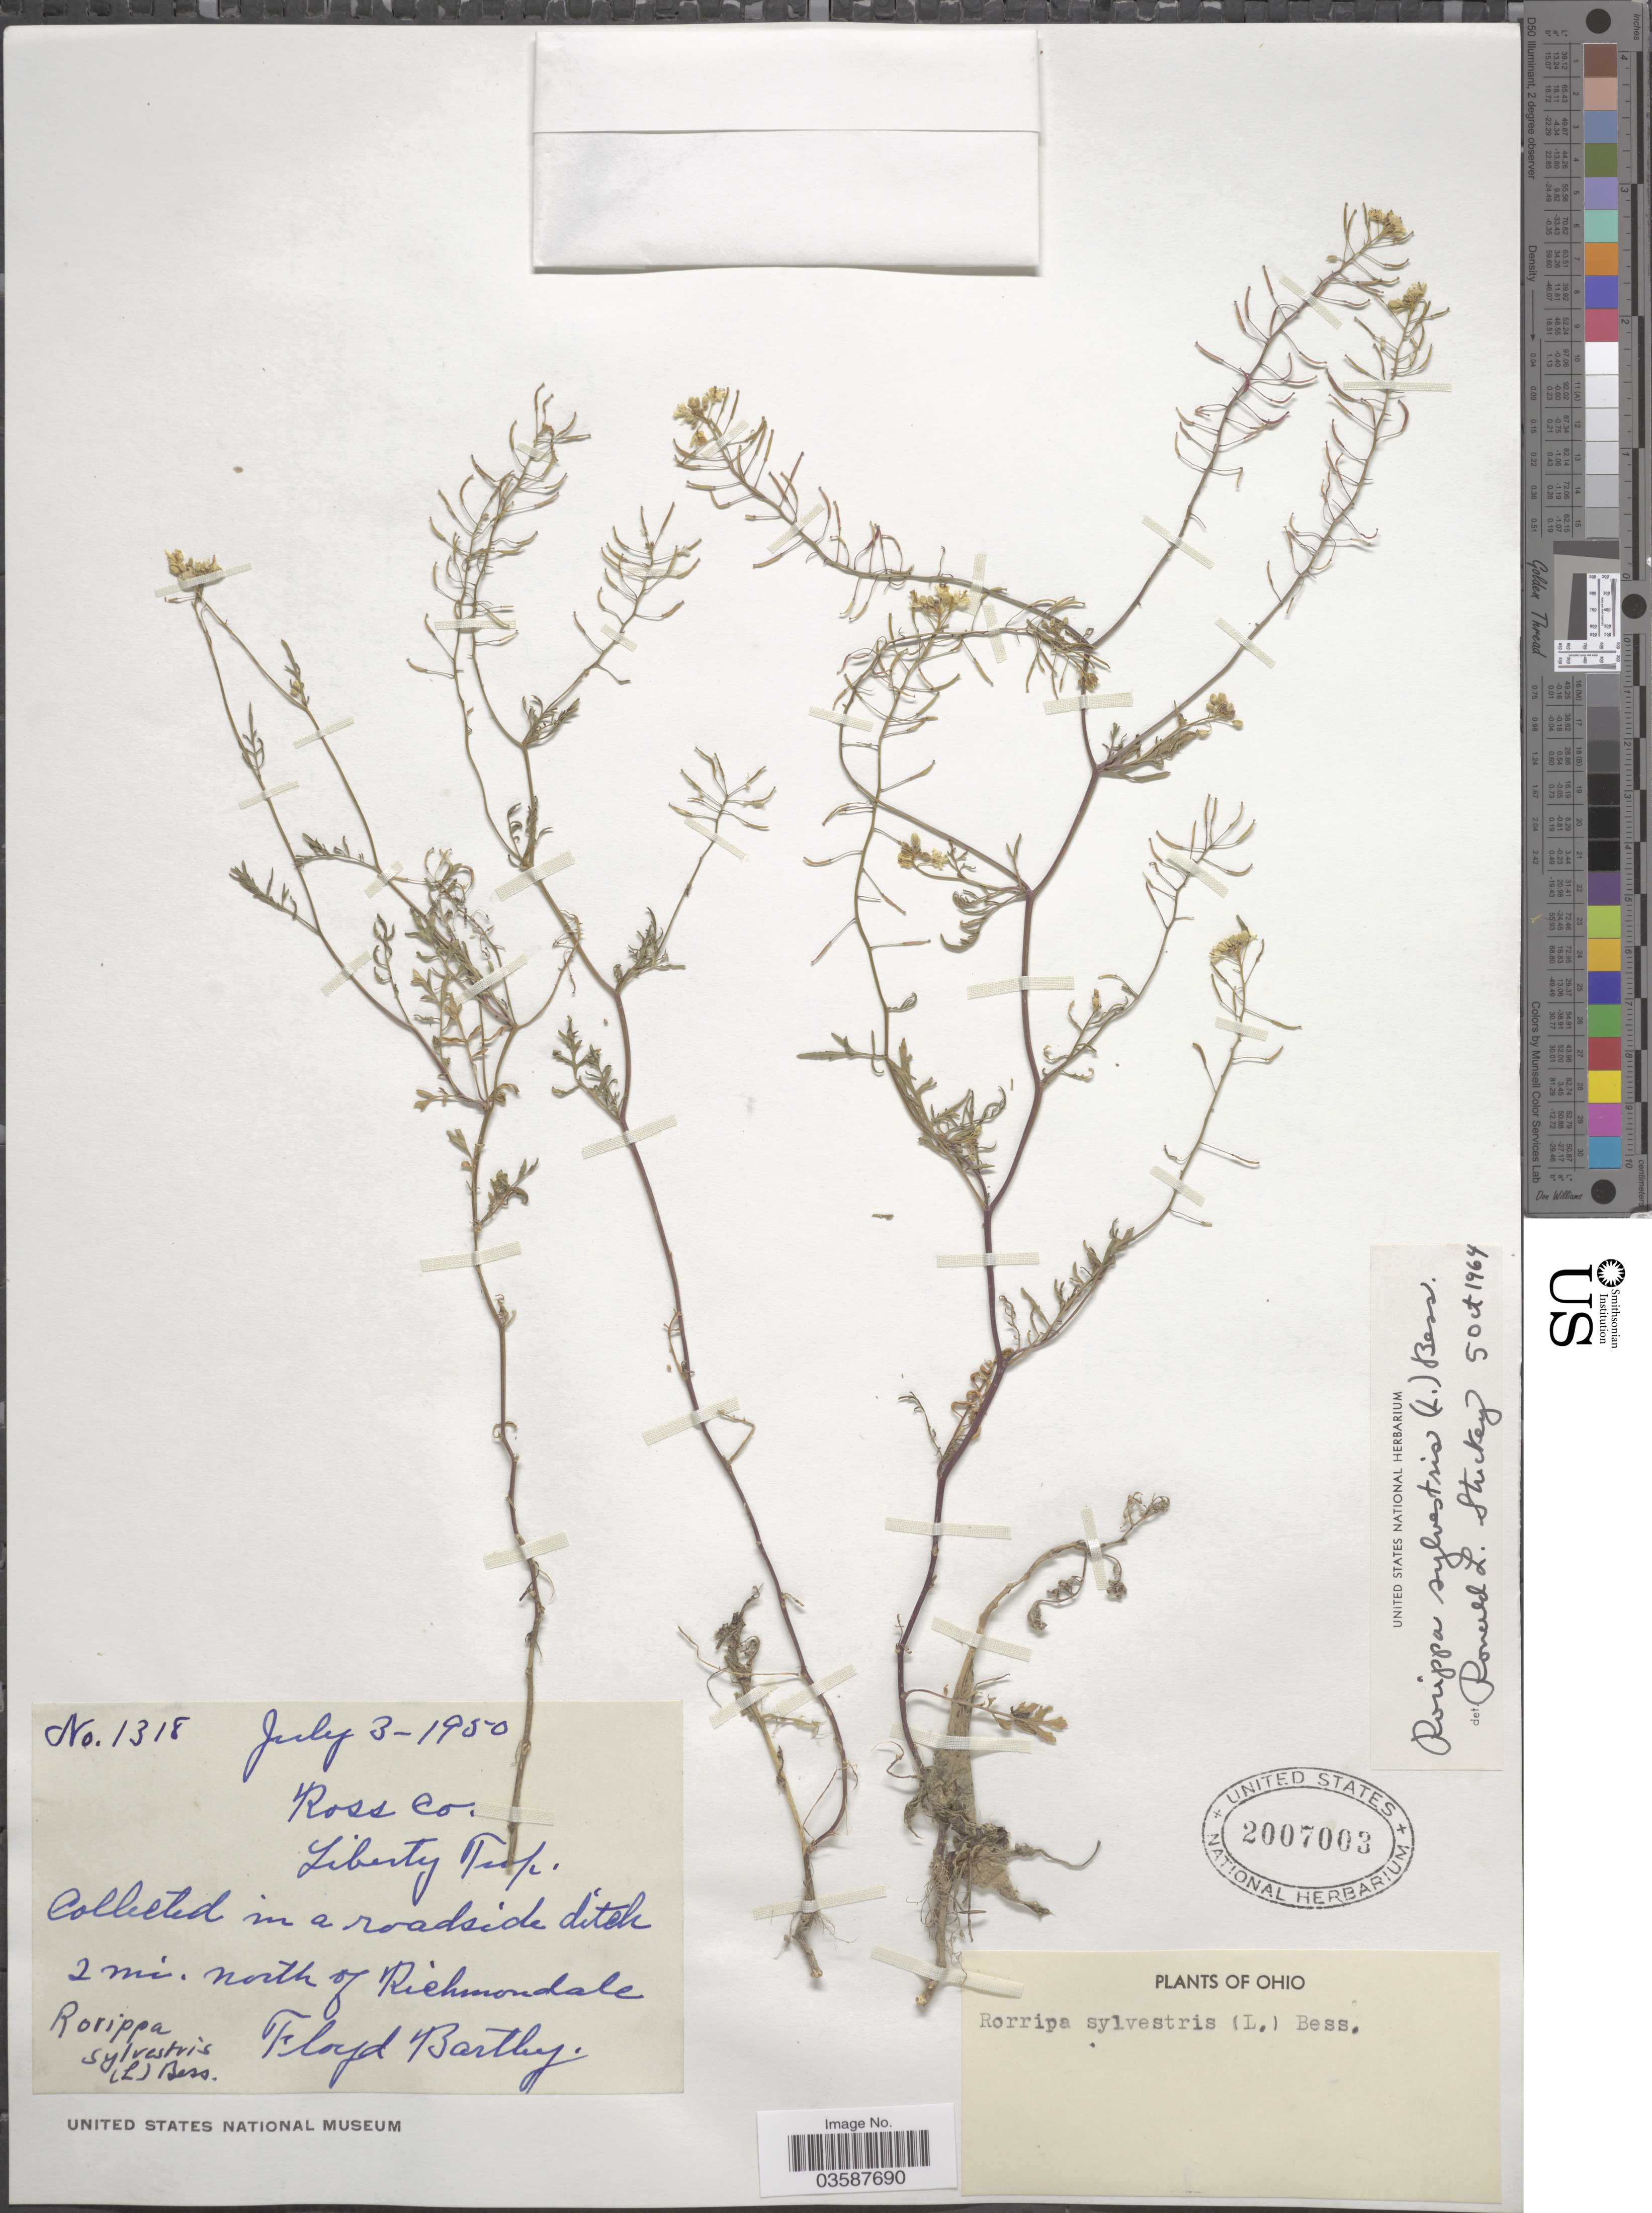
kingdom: Plantae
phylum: Tracheophyta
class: Magnoliopsida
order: Brassicales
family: Brassicaceae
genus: Rorippa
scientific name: Rorippa sylvestris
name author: (L.) Besser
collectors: F. Bartley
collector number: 1318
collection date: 1950-07-03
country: United States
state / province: Ohio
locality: Ross Co. Liberty Twp. In a roadside ditch 2 mi. north of Richmondale.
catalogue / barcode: US 2007003